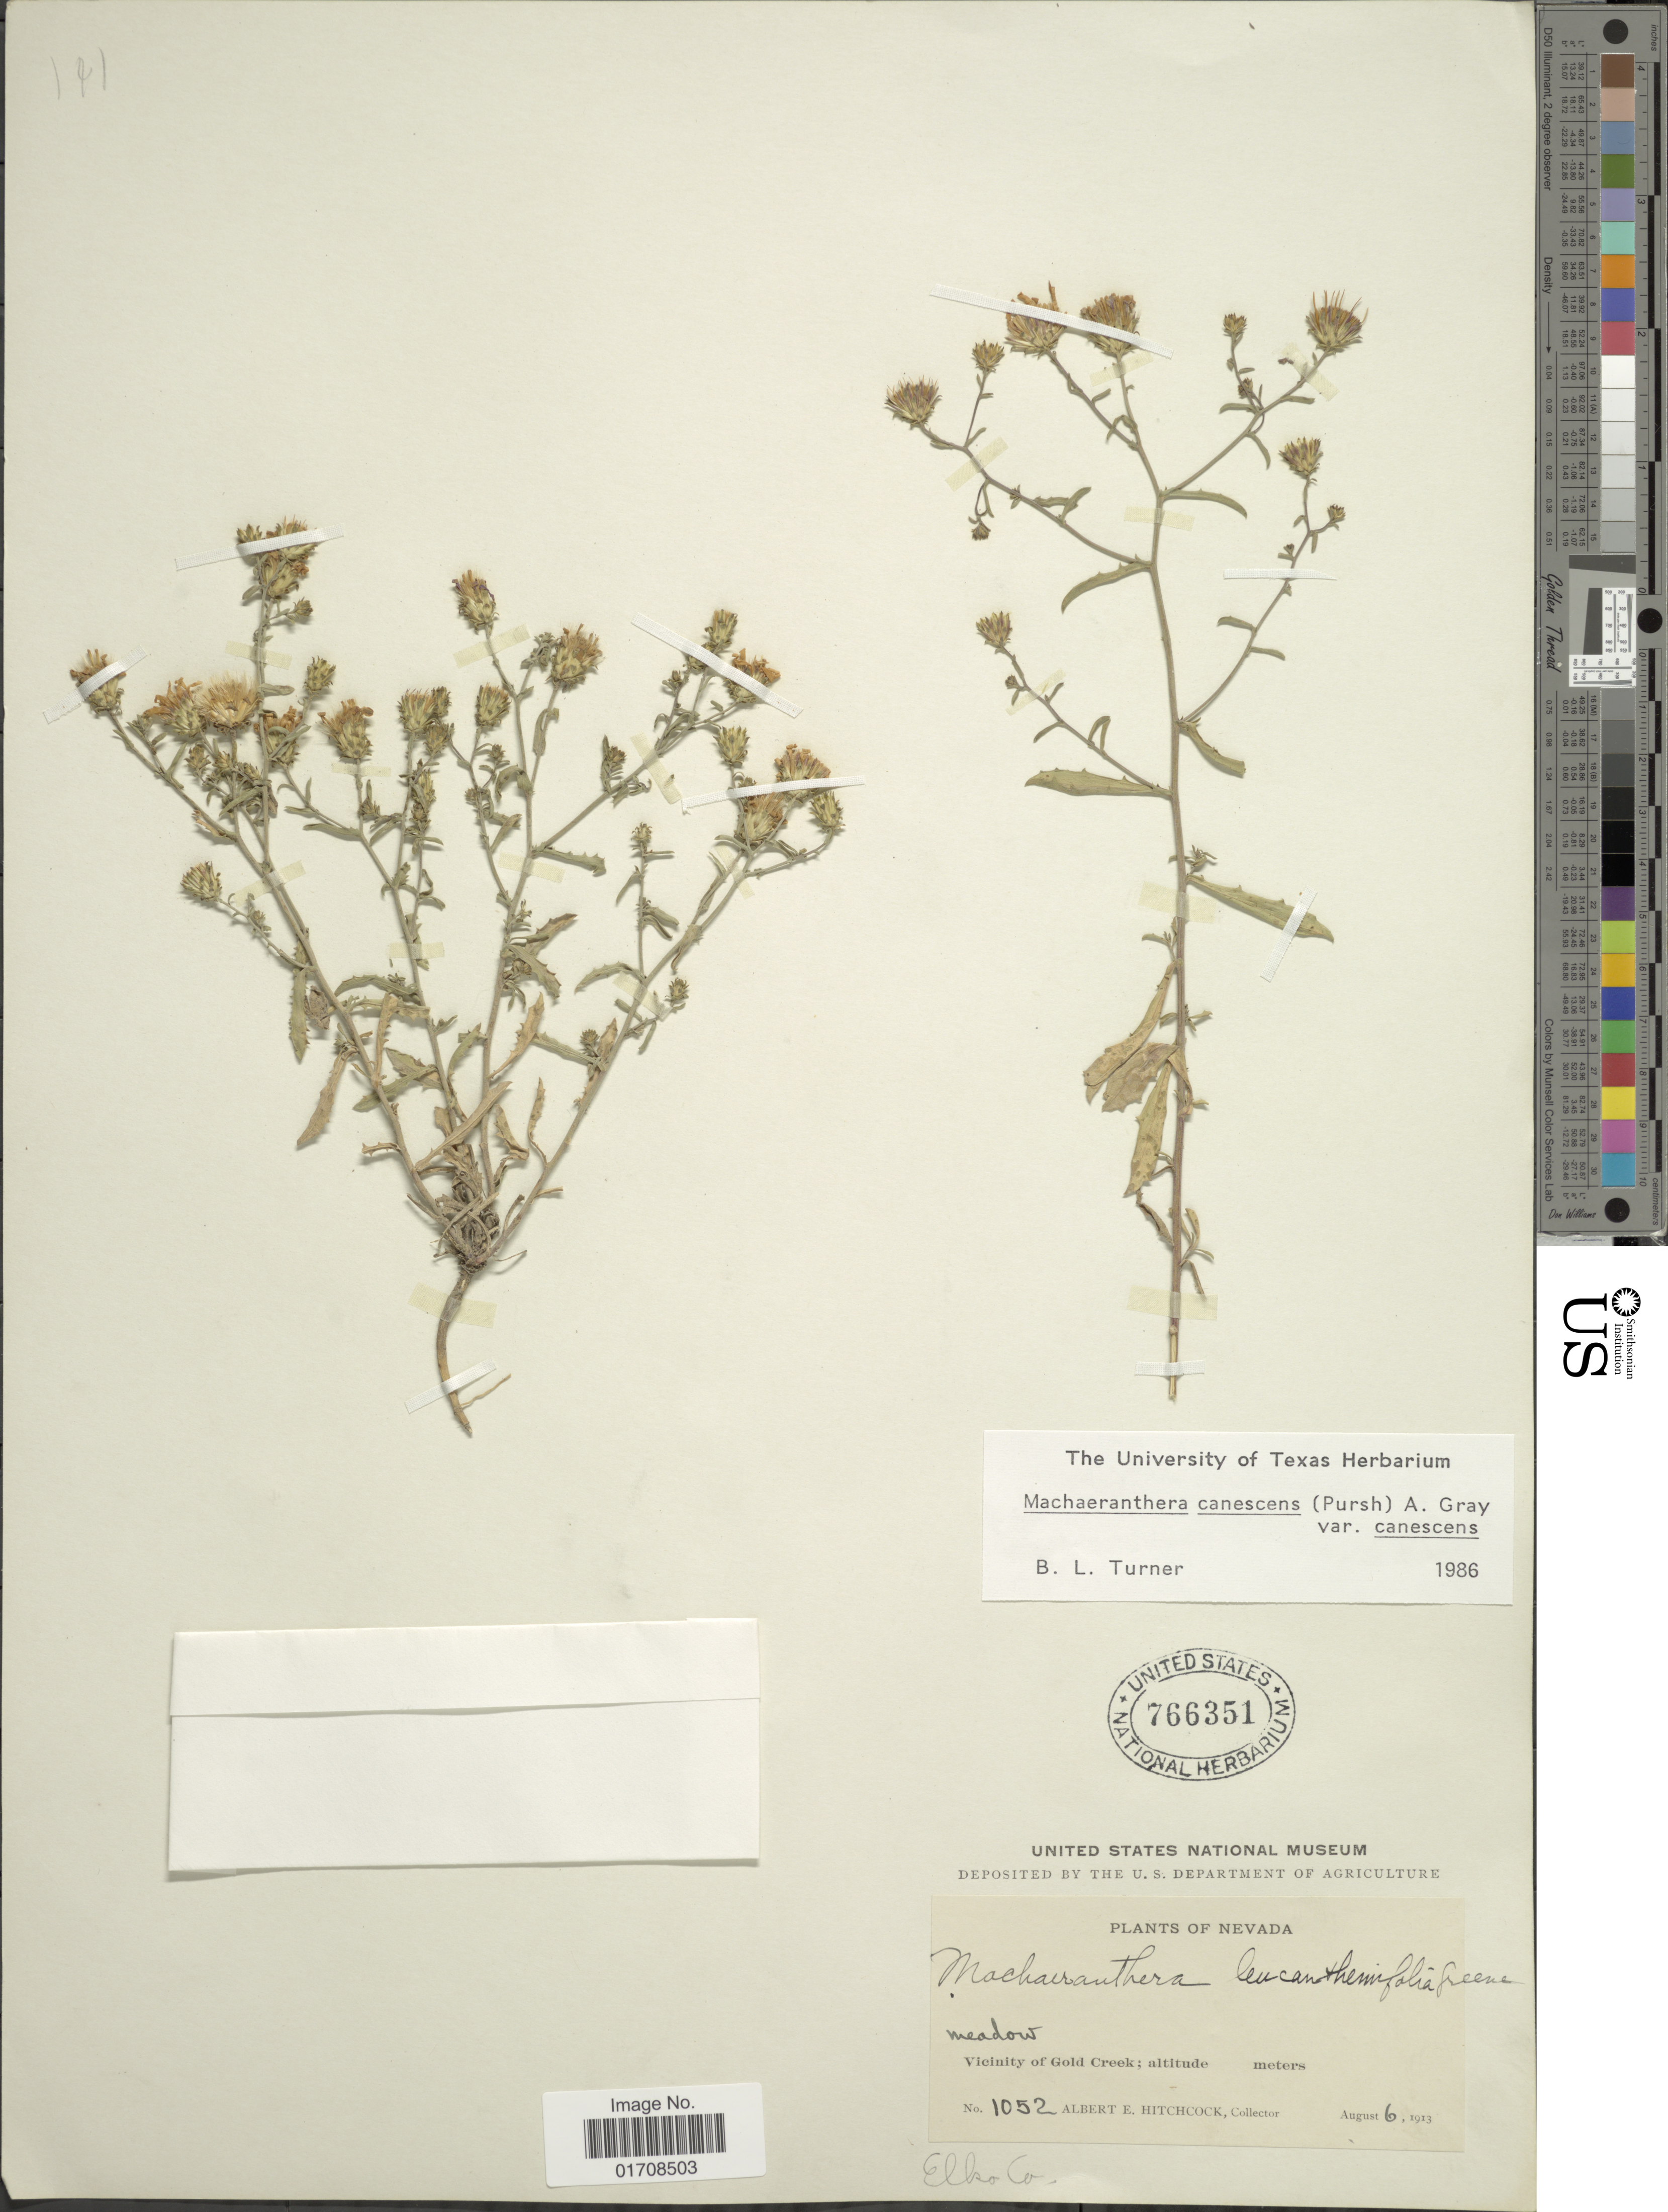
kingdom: Plantae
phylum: Tracheophyta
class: Magnoliopsida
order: Asterales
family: Asteraceae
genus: Machaeranthera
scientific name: Machaeranthera canescens var. canescens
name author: (Pursh) A. Gray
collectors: A. Hitchcock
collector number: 1052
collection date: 1913-08-06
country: United States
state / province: Nevada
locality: Vicinity of Gold Creek, Elko Co.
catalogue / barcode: US 766351